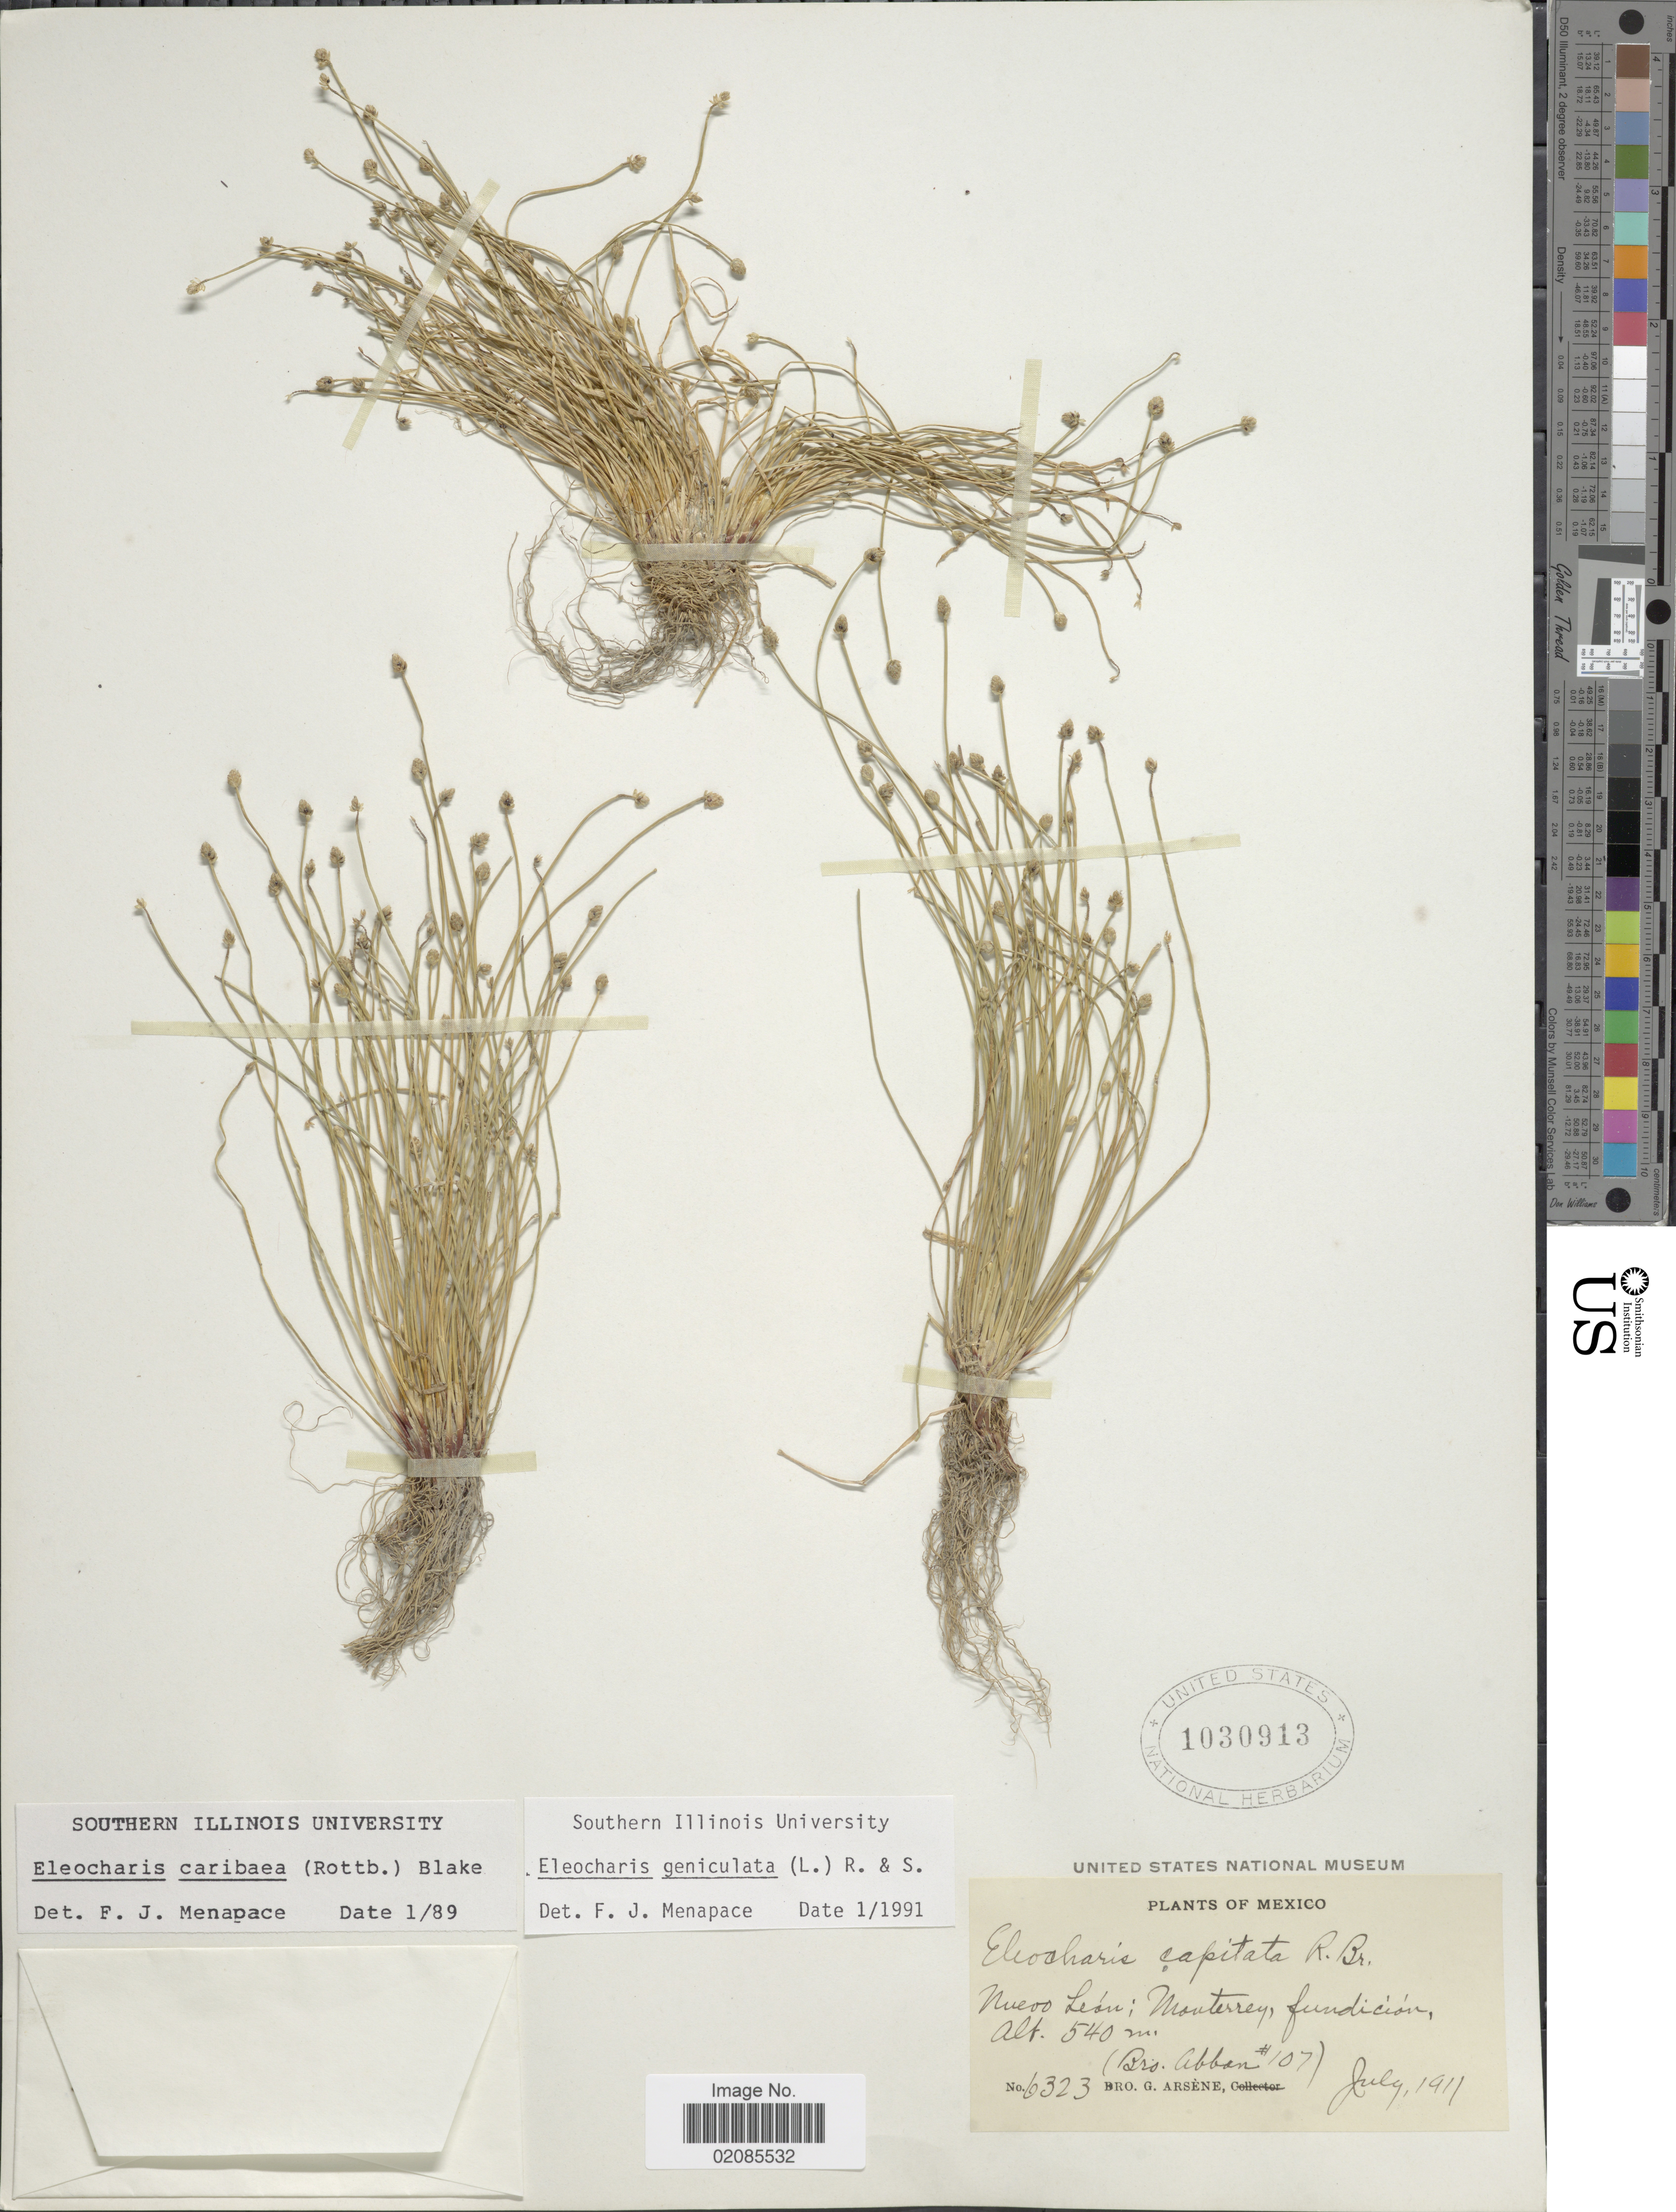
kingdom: Plantae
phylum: Tracheophyta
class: Liliopsida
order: Poales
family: Cyperaceae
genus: Eleocharis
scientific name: Eleocharis geniculata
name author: (L.) Roem. & Schult.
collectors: Bro. Abbon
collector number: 108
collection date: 1911-07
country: Mexico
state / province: Nuevo León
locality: Monterrey, fundicion.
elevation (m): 540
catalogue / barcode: US 1030913